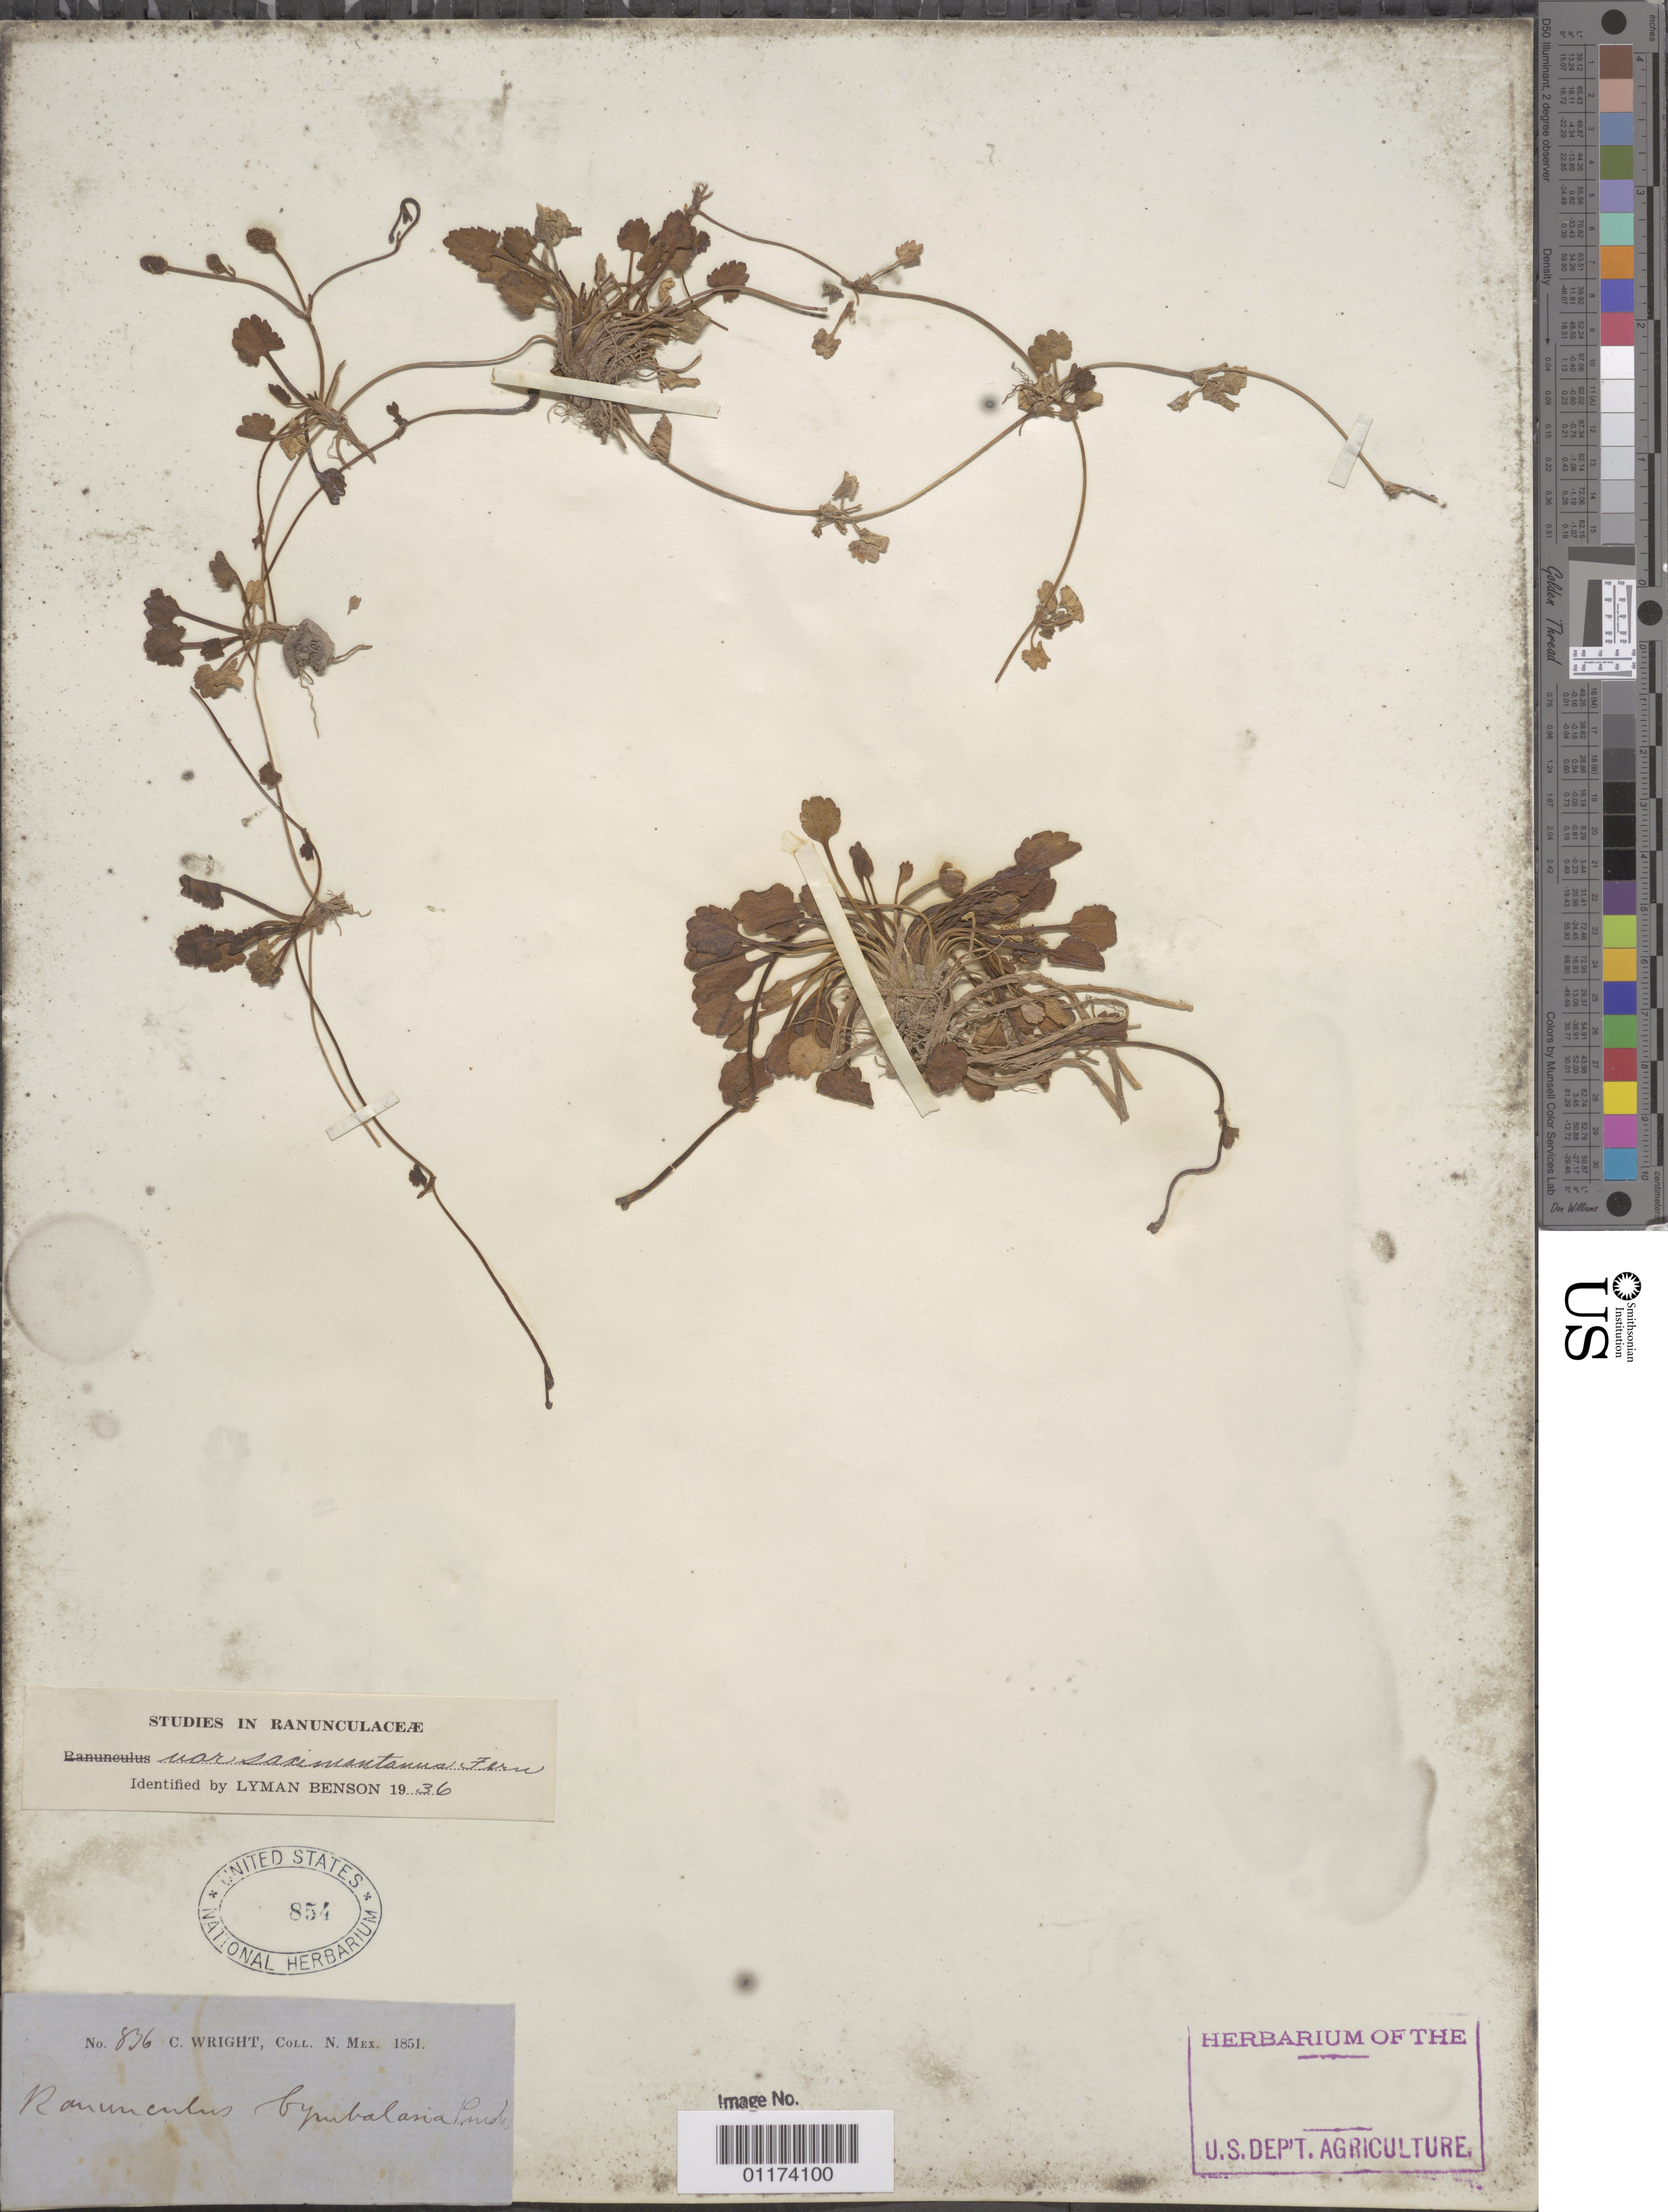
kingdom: Plantae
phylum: Tracheophyta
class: Magnoliopsida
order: Ranunculales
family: Ranunculaceae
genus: Halerpestes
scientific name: Halerpestes cymbalaria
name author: (Pursh) Greene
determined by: Strong, M. T., (US), Smithsonian Institution - National Museum of Natural History (UNITED STATES)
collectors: C. Wright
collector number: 836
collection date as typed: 1851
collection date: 1851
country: United States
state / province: New Mexico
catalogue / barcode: US 854